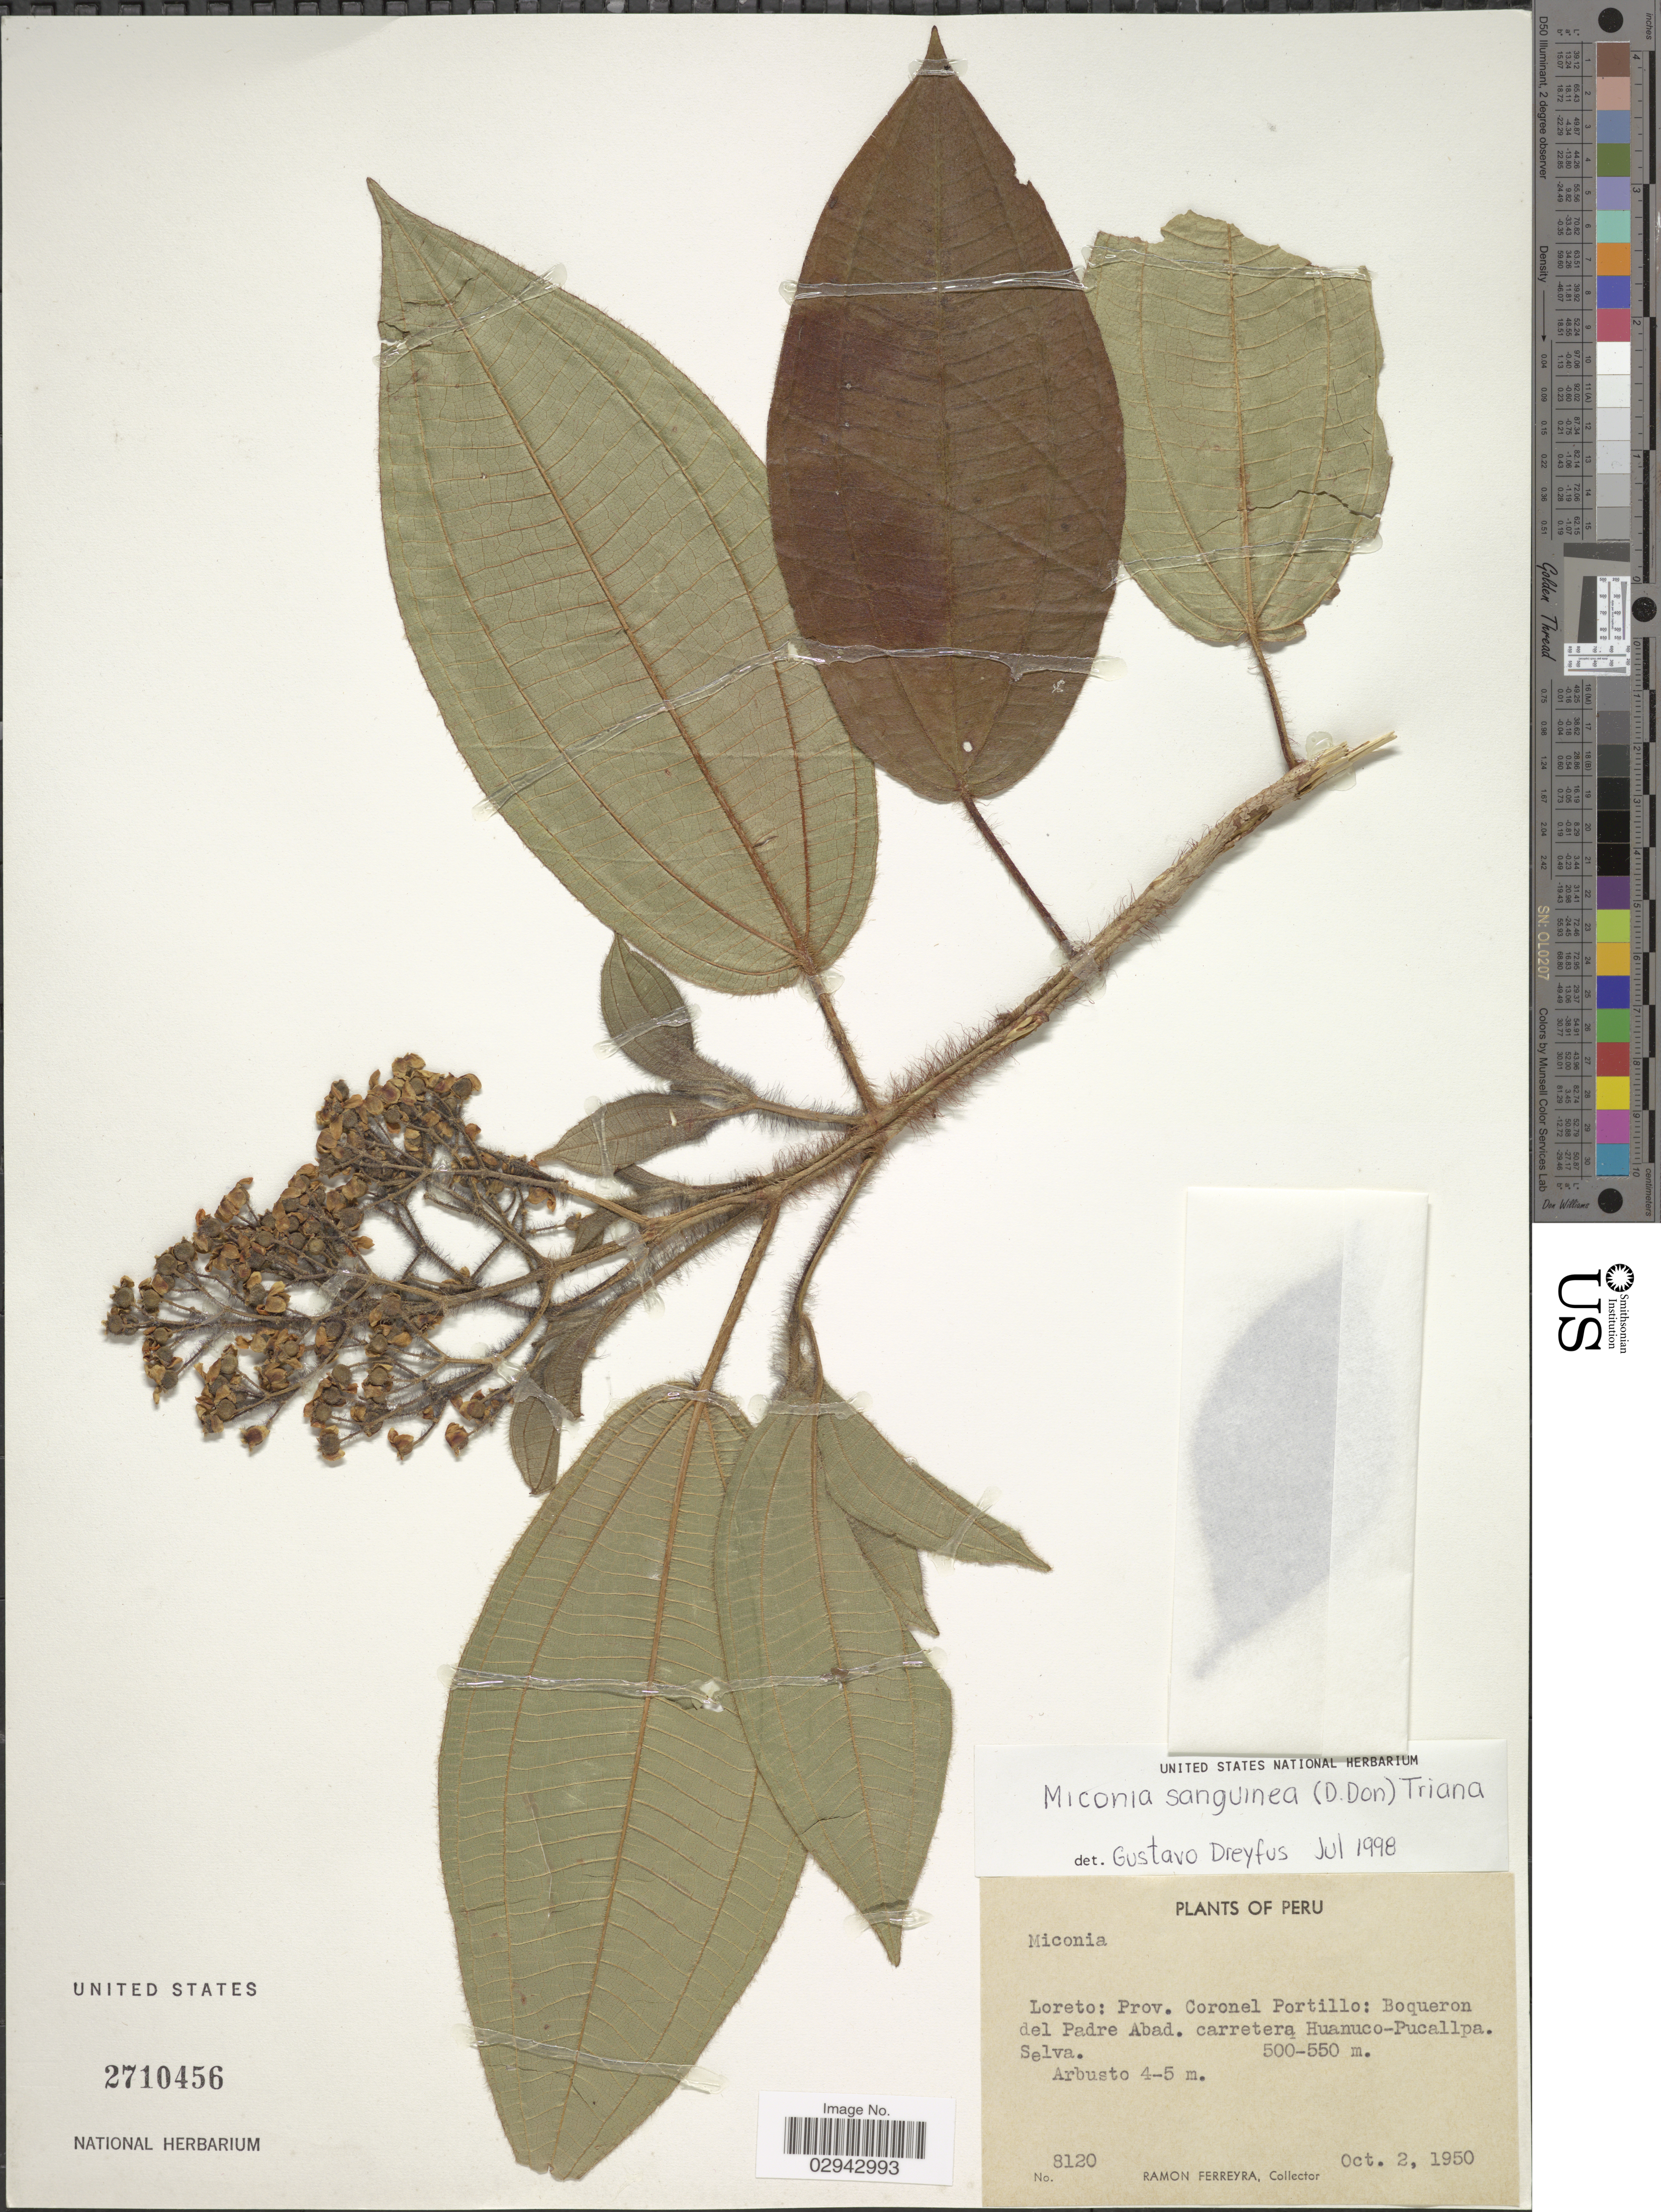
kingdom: Plantae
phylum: Tracheophyta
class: Magnoliopsida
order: Myrtales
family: Melastomataceae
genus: Miconia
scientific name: Miconia sanguinea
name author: (D. Don) Triana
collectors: R. A. Ferreyra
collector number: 8120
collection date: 1950-10-02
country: Peru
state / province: Loreto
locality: Coronel Portillo: Boqueron del Padre Abad. carretera Huanuco-Pucallpa.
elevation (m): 500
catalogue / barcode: US 2710456